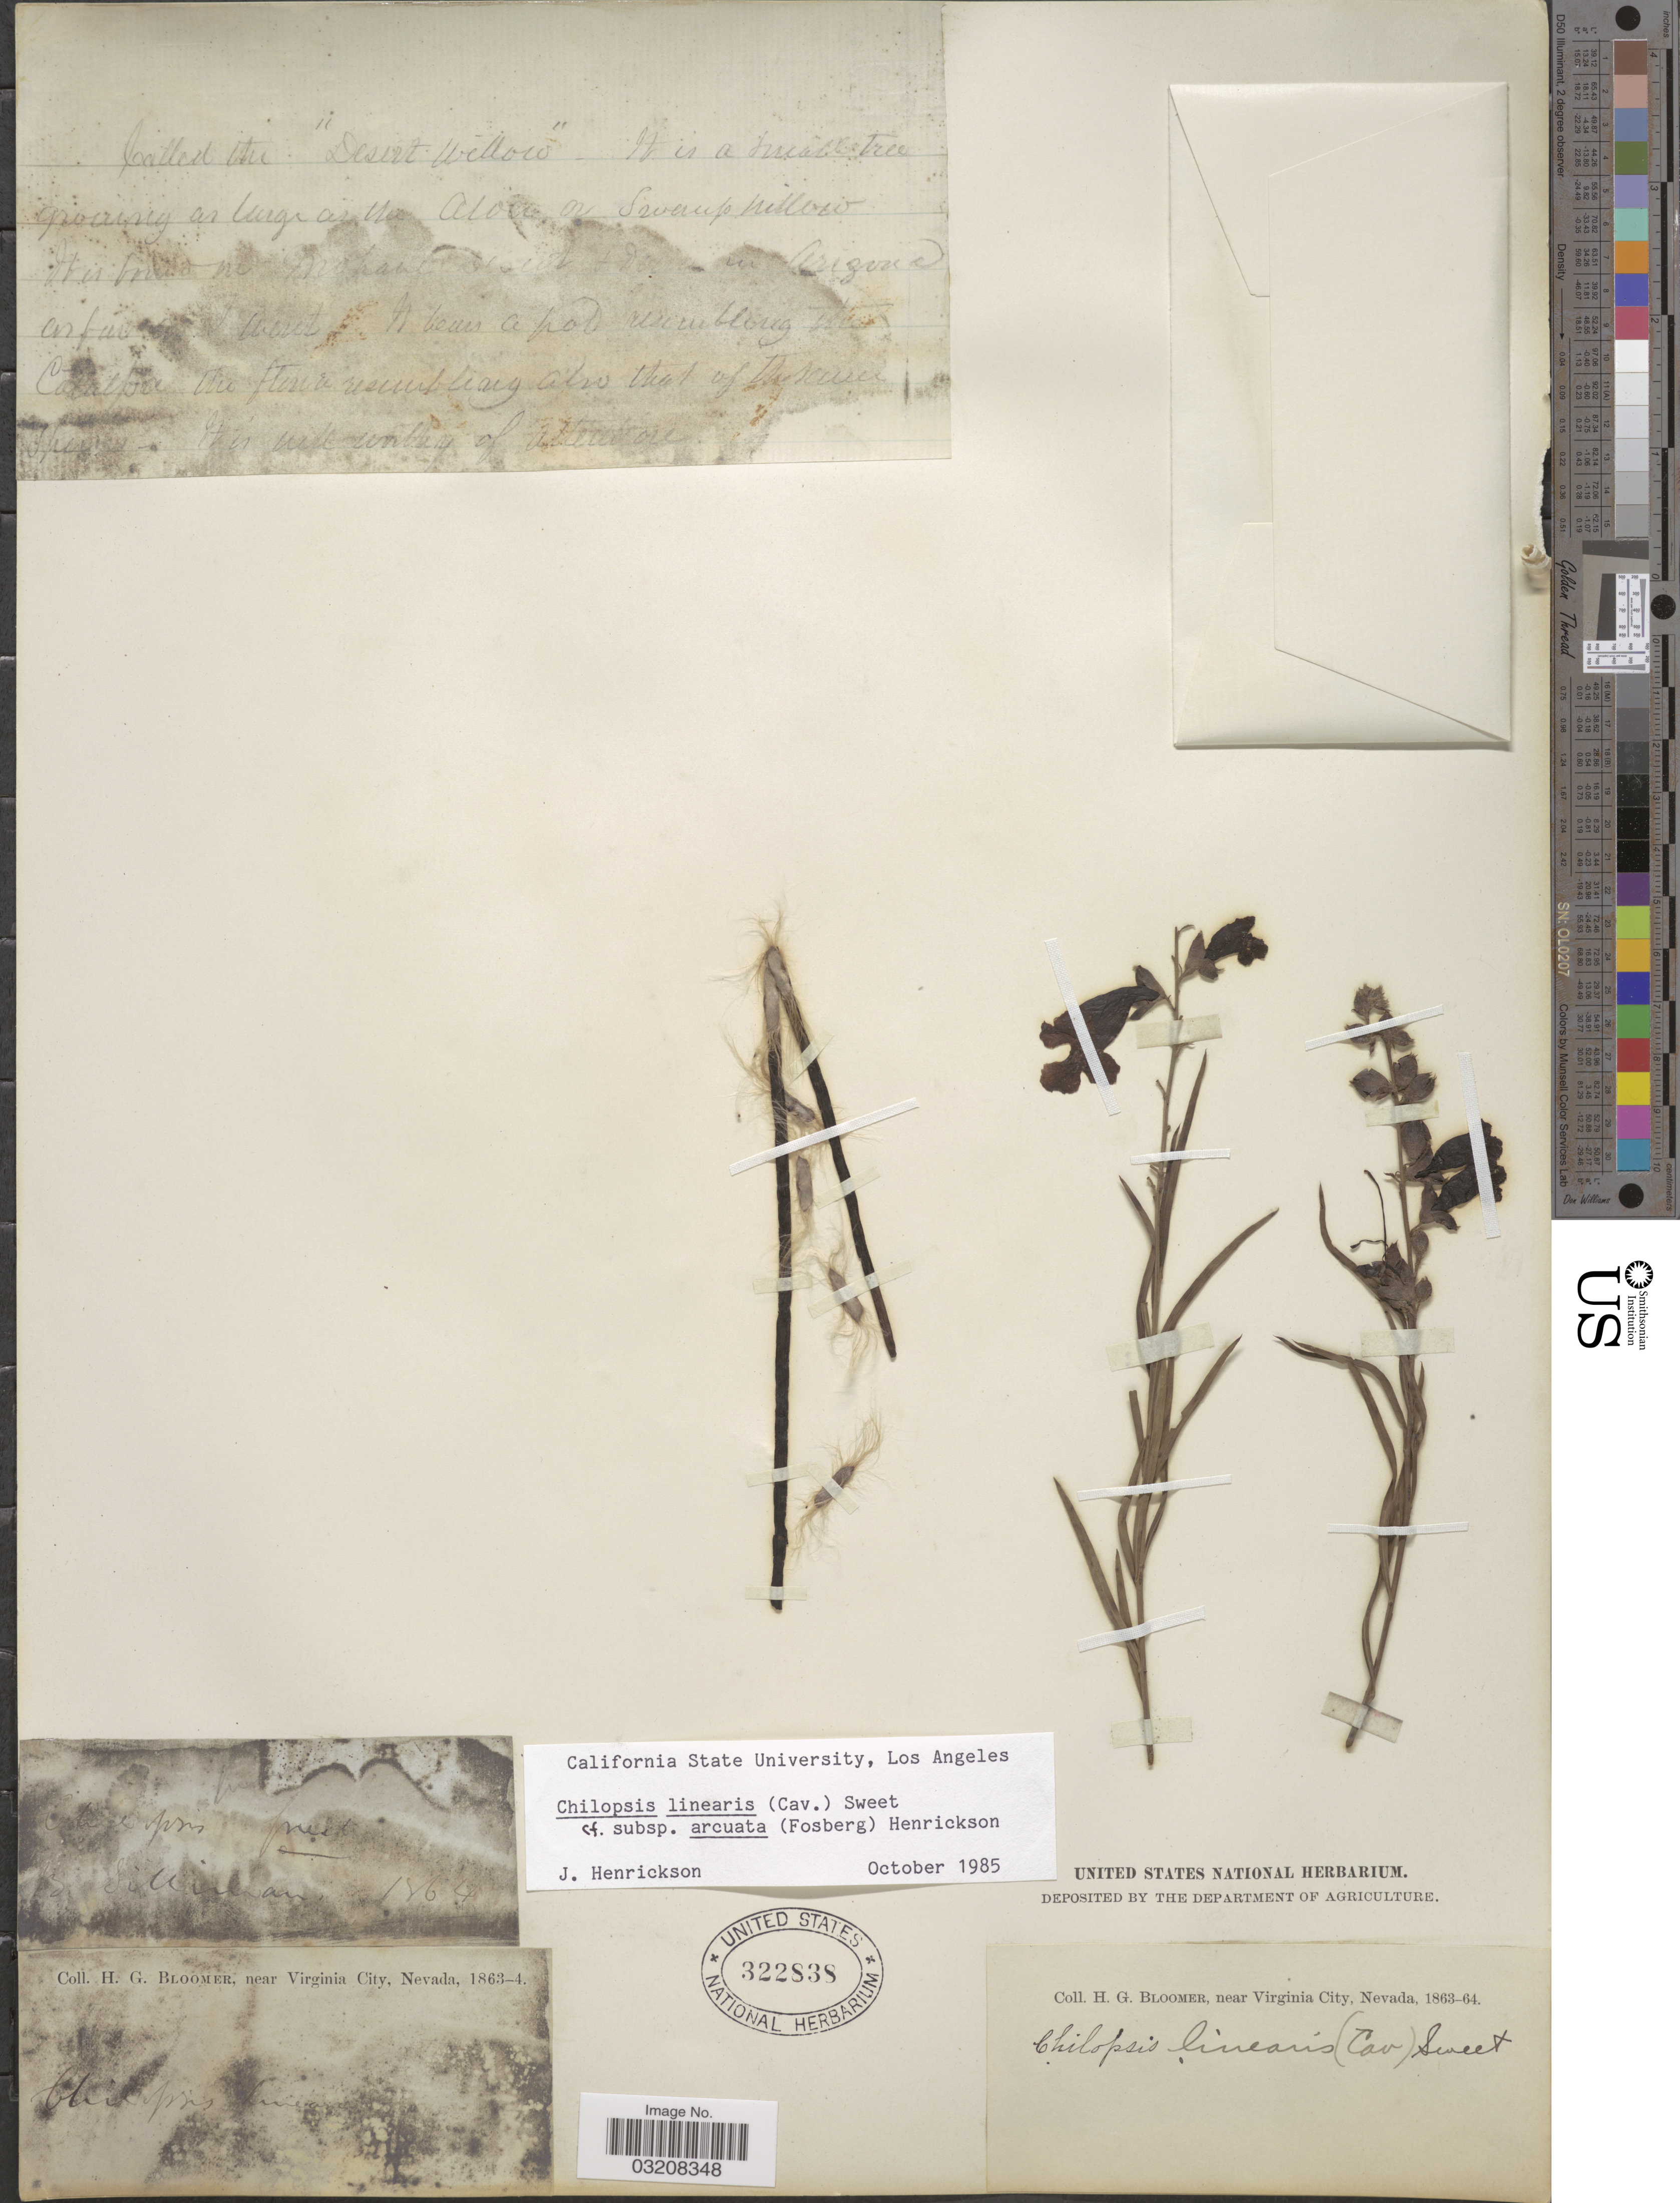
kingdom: Plantae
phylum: Tracheophyta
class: Magnoliopsida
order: Lamiales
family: Bignoniaceae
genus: Chilopsis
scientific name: Chilopsis linearis subsp. arcuata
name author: (Fosberg) Henrickson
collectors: H. Bloomer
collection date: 1864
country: United States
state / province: Nevada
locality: Near Virginia City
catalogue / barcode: US 322838